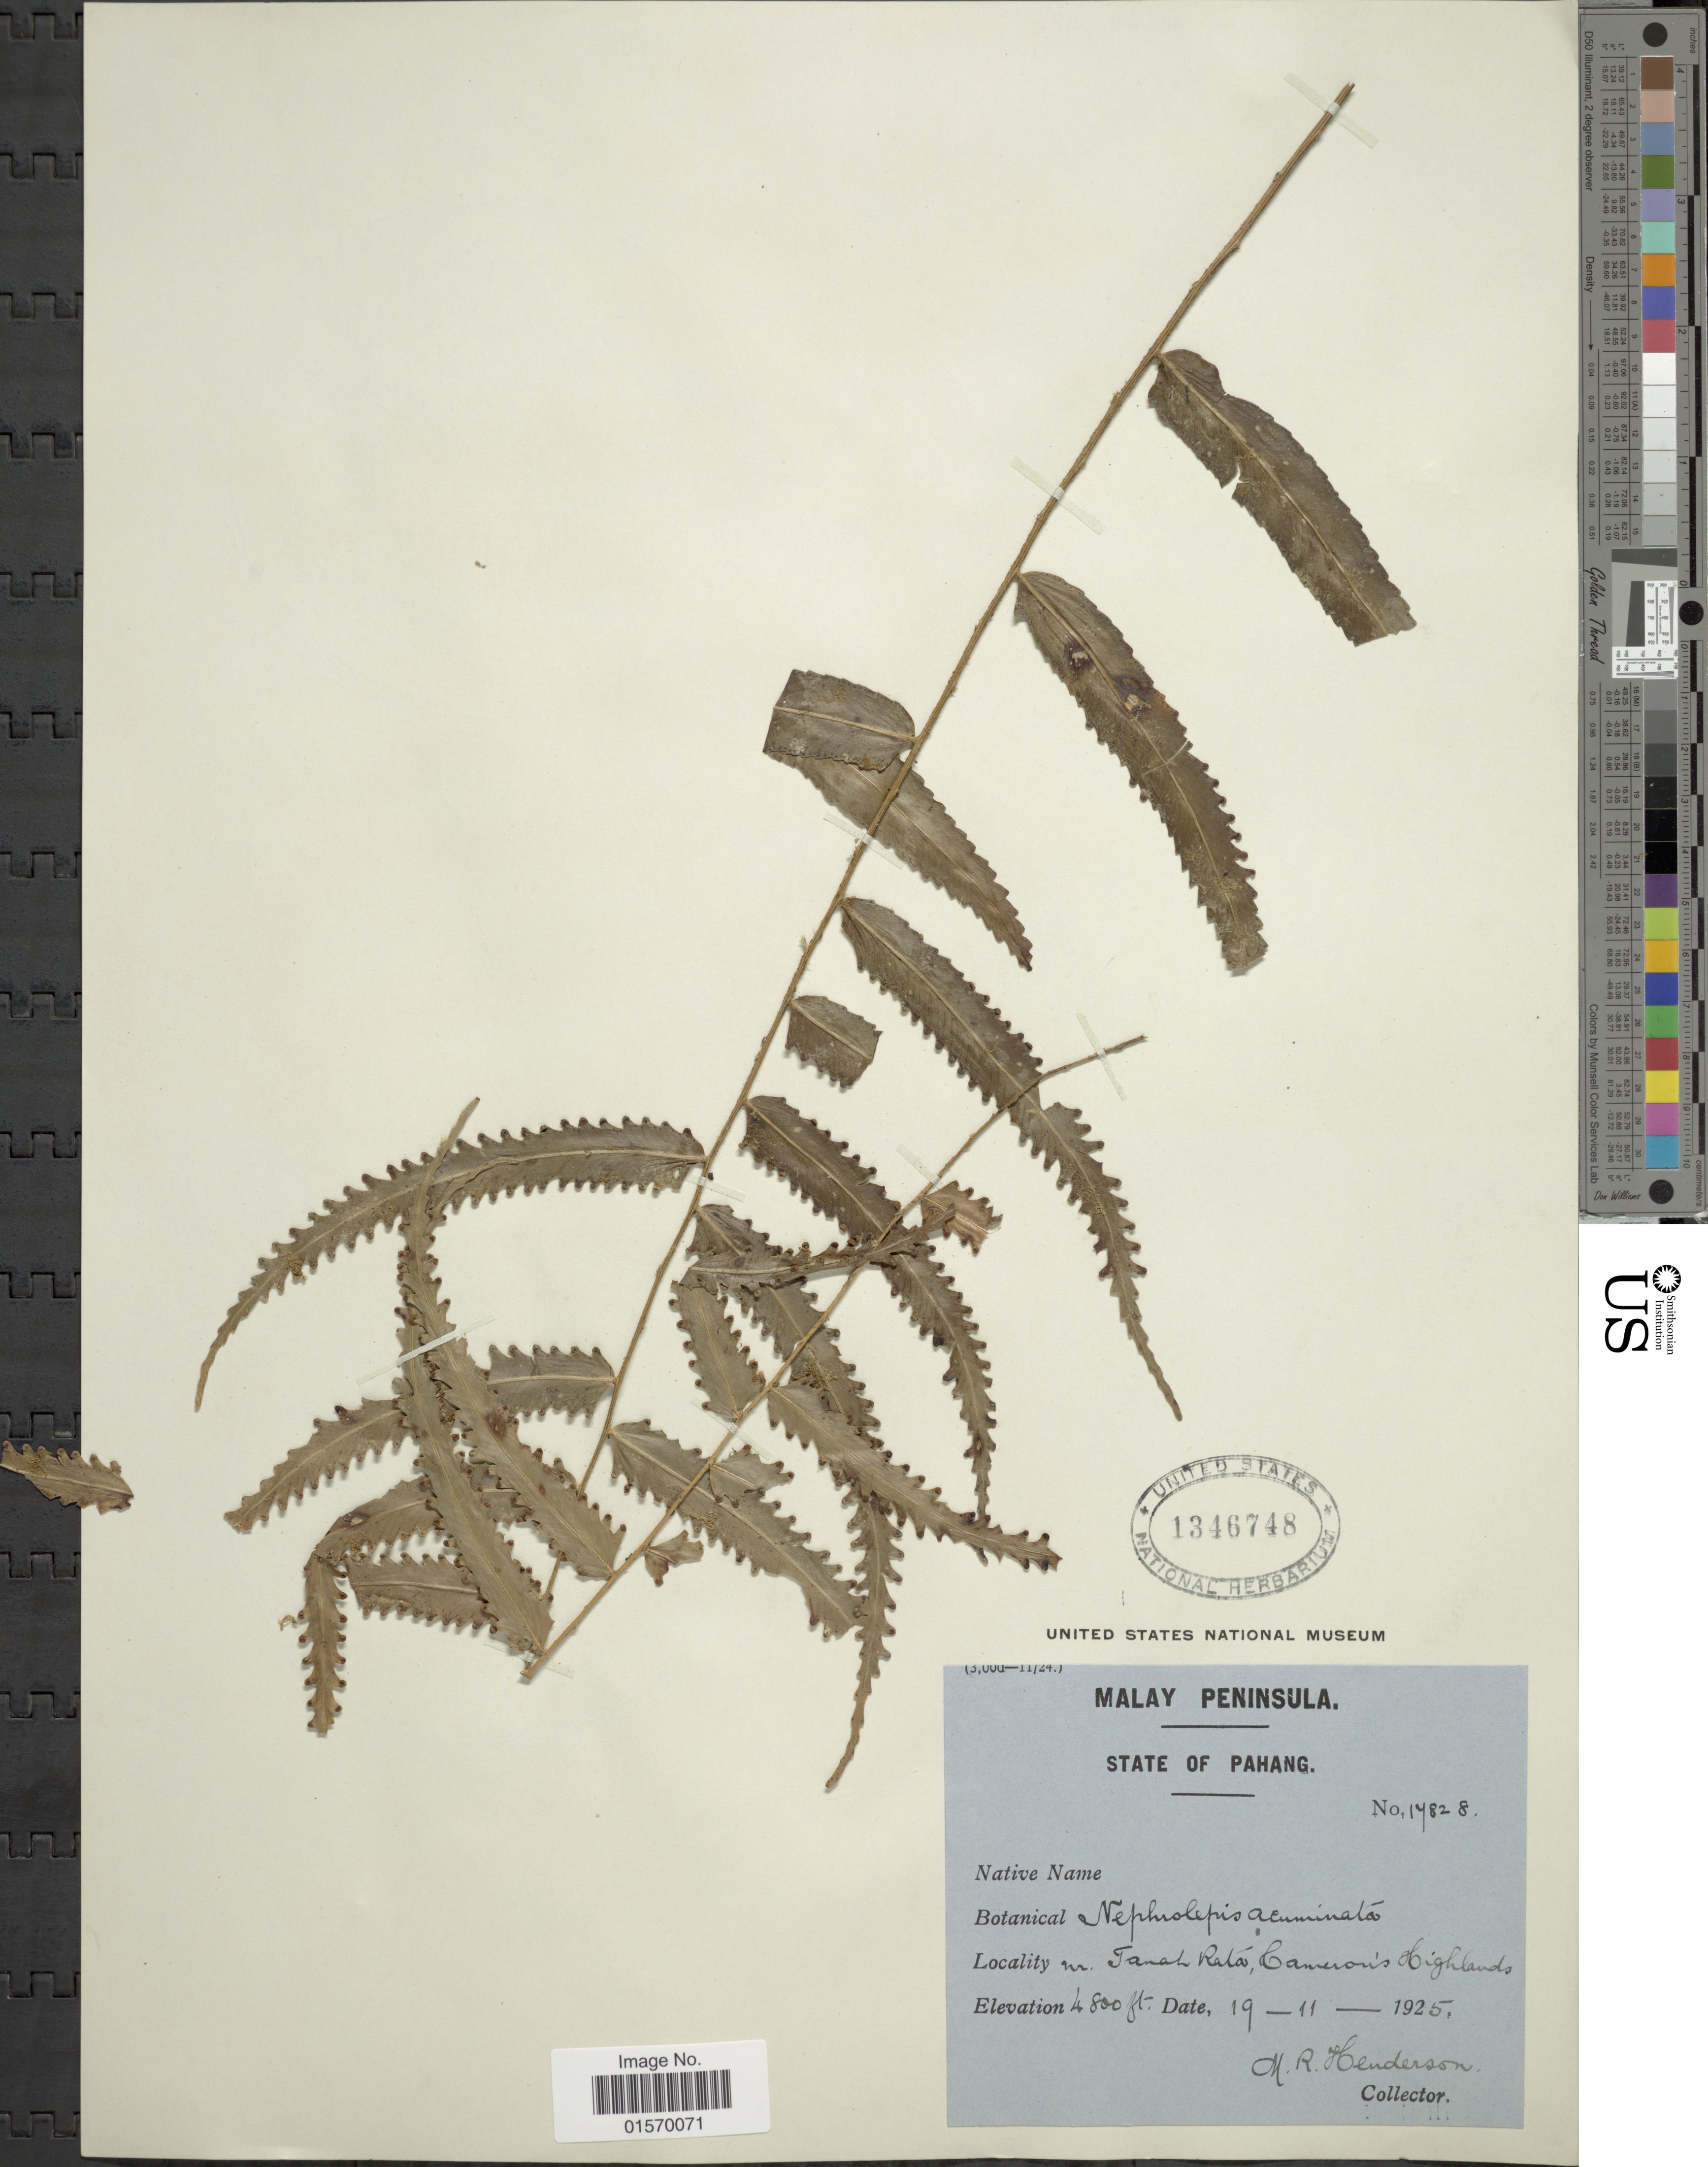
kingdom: Plantae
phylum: Tracheophyta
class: Polypodiopsida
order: Polypodiales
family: Nephrolepidaceae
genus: Nephrolepis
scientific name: Nephrolepis acuminata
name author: (Houtt.) Kuhn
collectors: M. Henderson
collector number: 17828*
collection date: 1925-11-19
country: Malaysia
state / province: Pahang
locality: Malay Peninsula. nr. Tanah Rata, Cameron's Highlands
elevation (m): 1463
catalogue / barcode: US 1346748